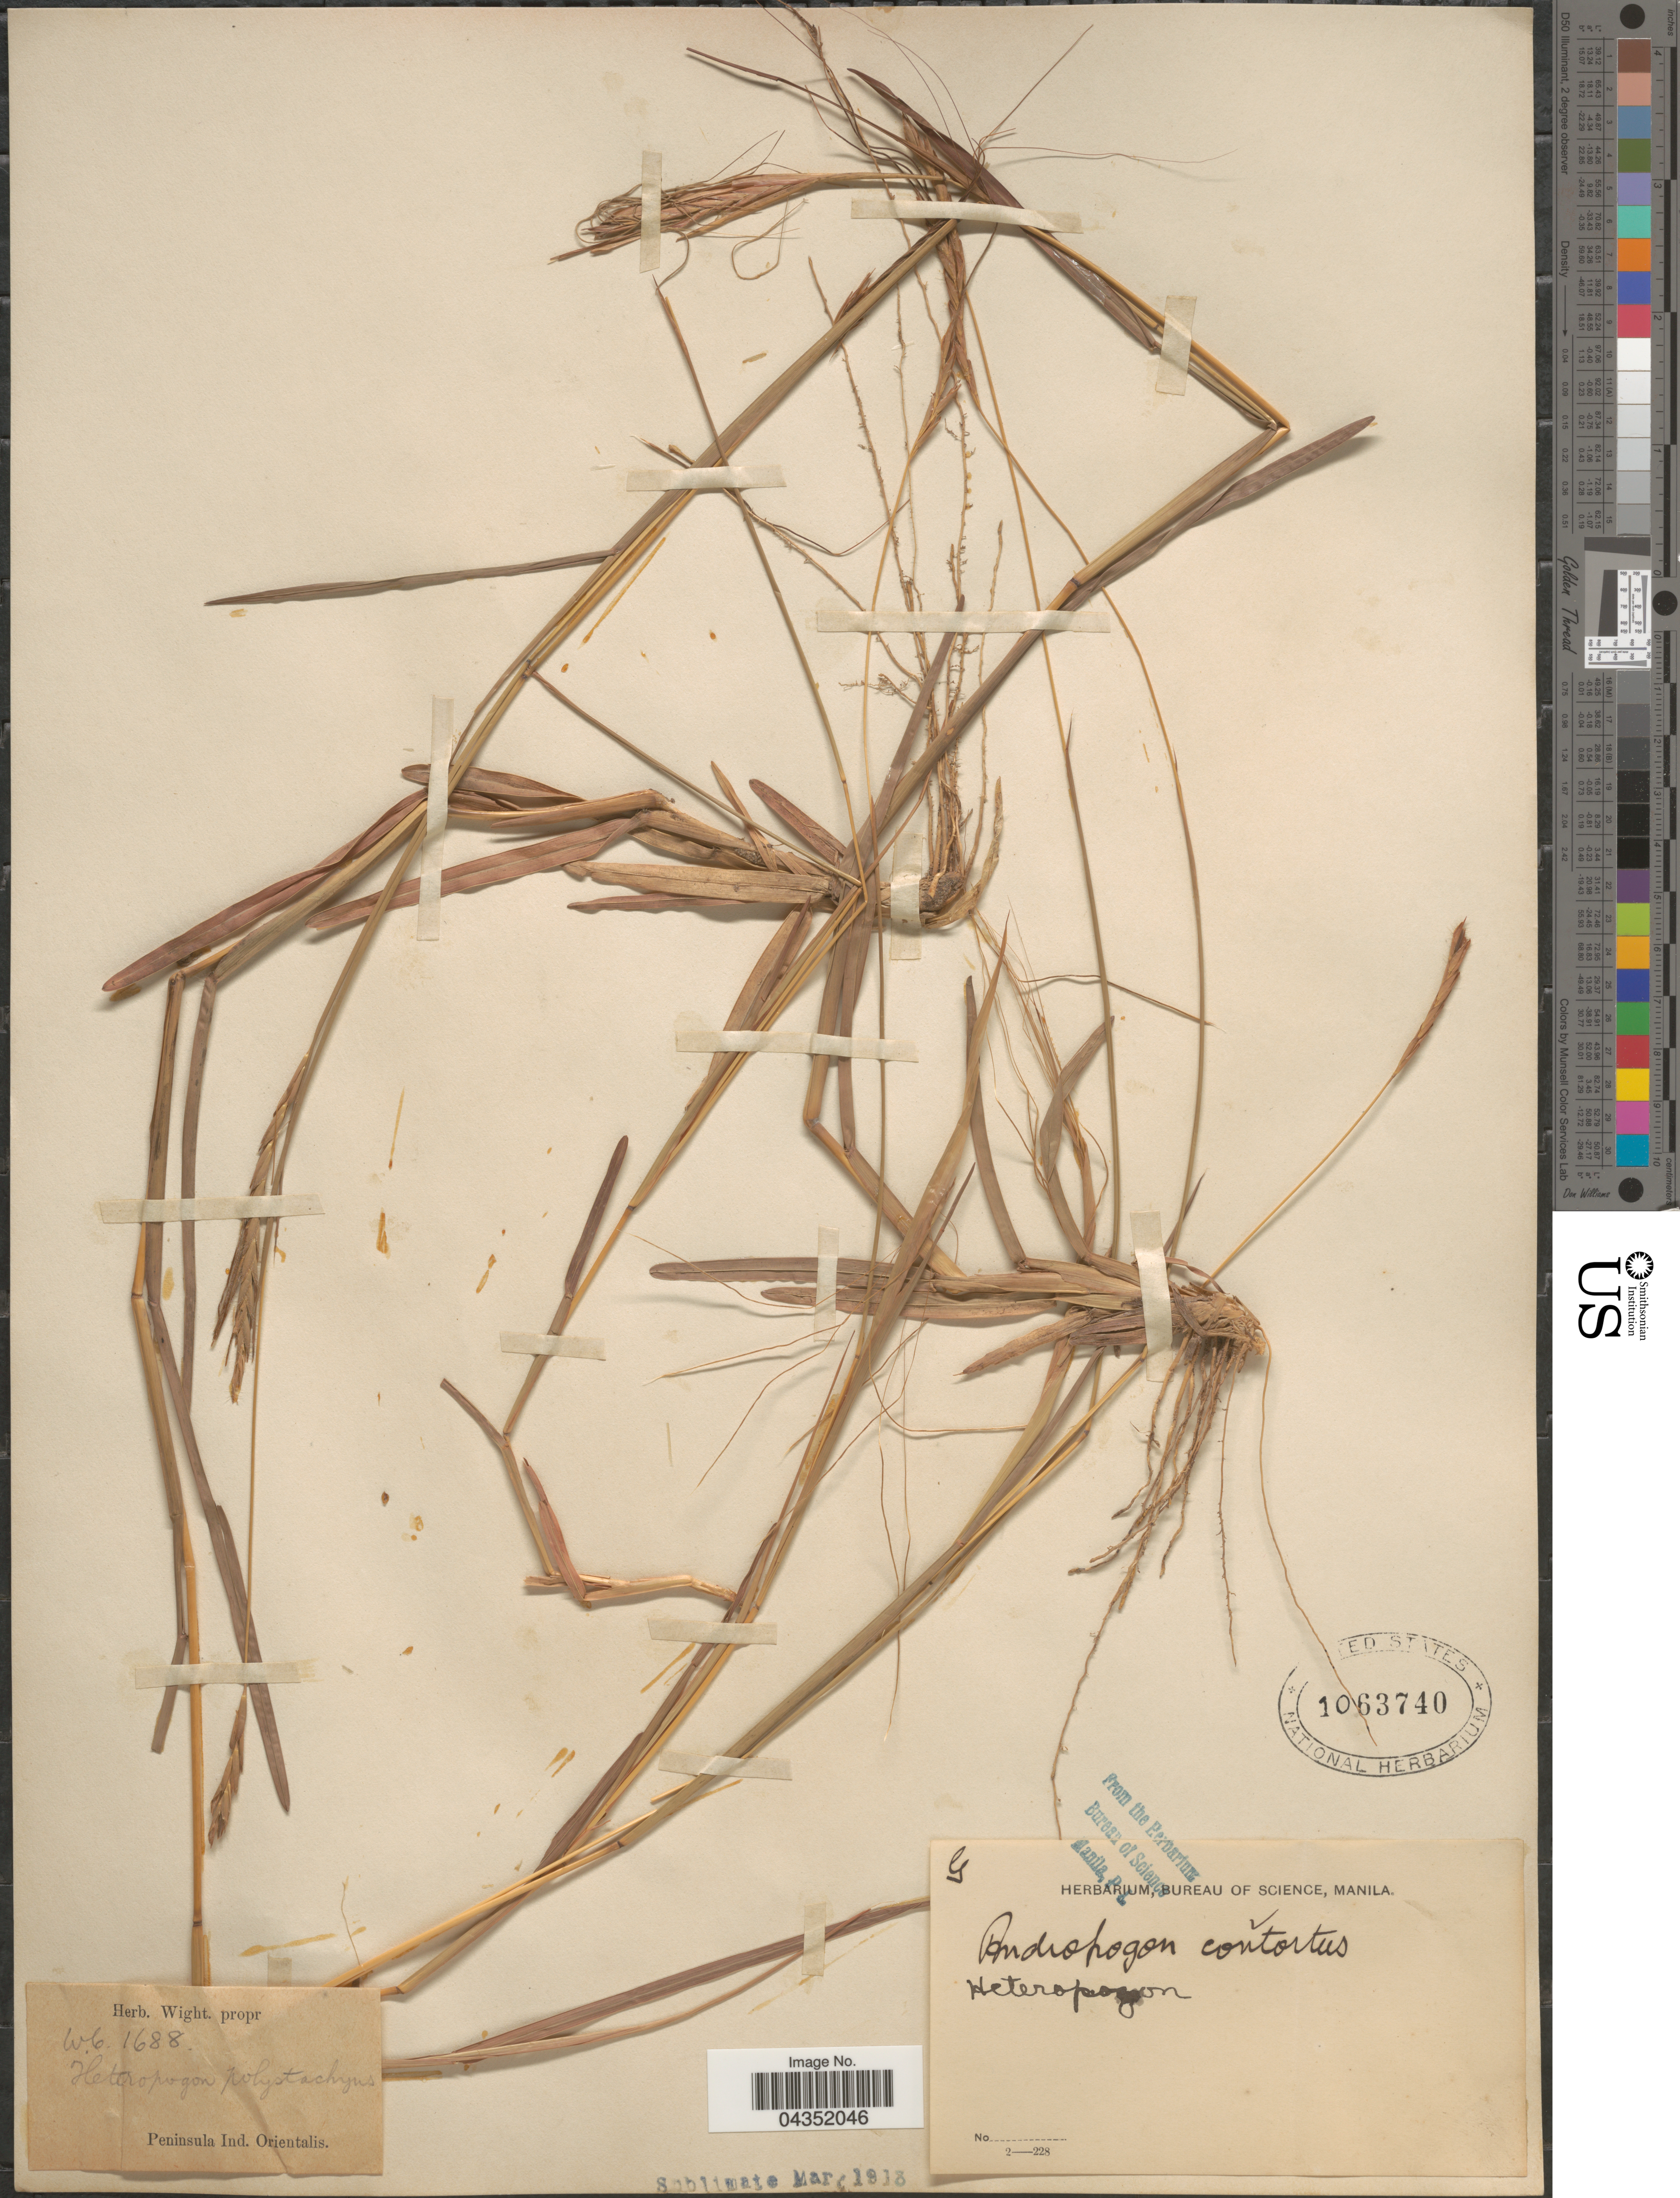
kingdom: Plantae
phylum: Tracheophyta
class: Liliopsida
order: Poales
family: Poaceae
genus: Heteropogon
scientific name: Heteropogon contortus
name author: (L.) P. Beauv. ex Roem. & Schult.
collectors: W. C.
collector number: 1688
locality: Peninsula Ind. Orientalis.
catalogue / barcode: US 1063740